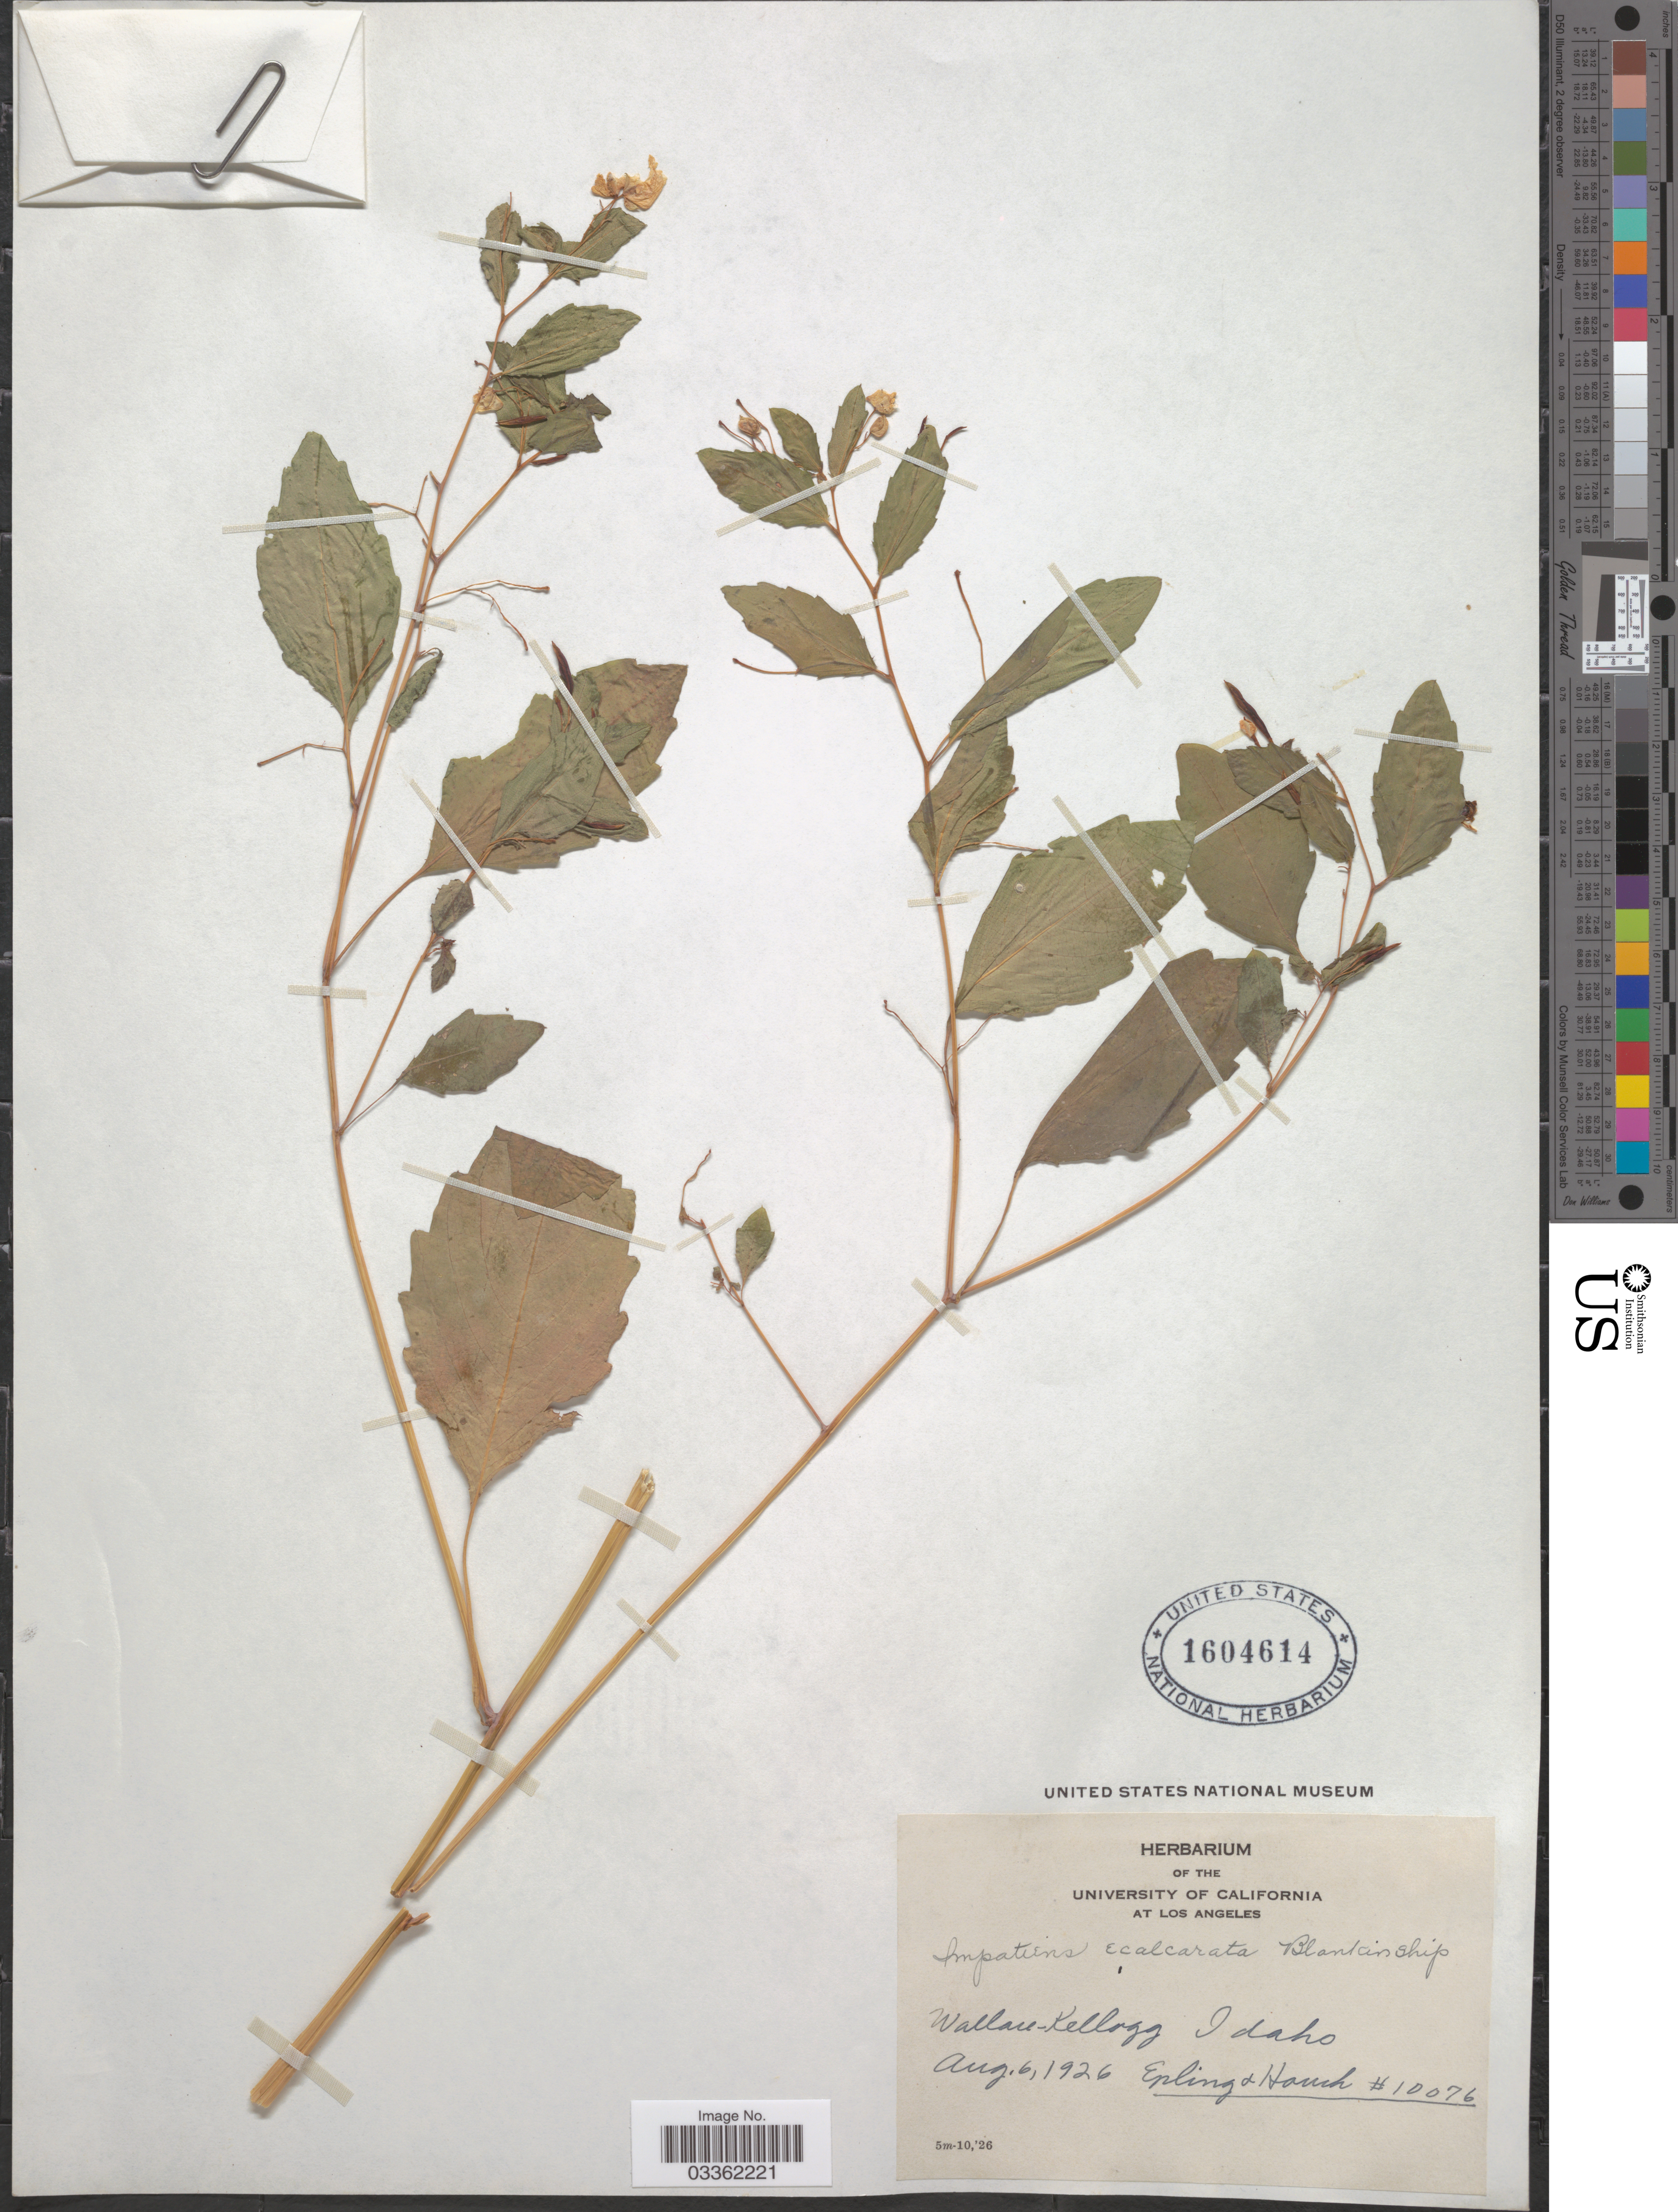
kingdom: Plantae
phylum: Tracheophyta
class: Magnoliopsida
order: Ericales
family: Balsaminaceae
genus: Impatiens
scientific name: Impatiens acaulis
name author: Arn.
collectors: -- Epling & Houch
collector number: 10076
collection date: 1926-08-06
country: United States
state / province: Idaho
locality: Wallace-Kellogg.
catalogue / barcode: US 1604614